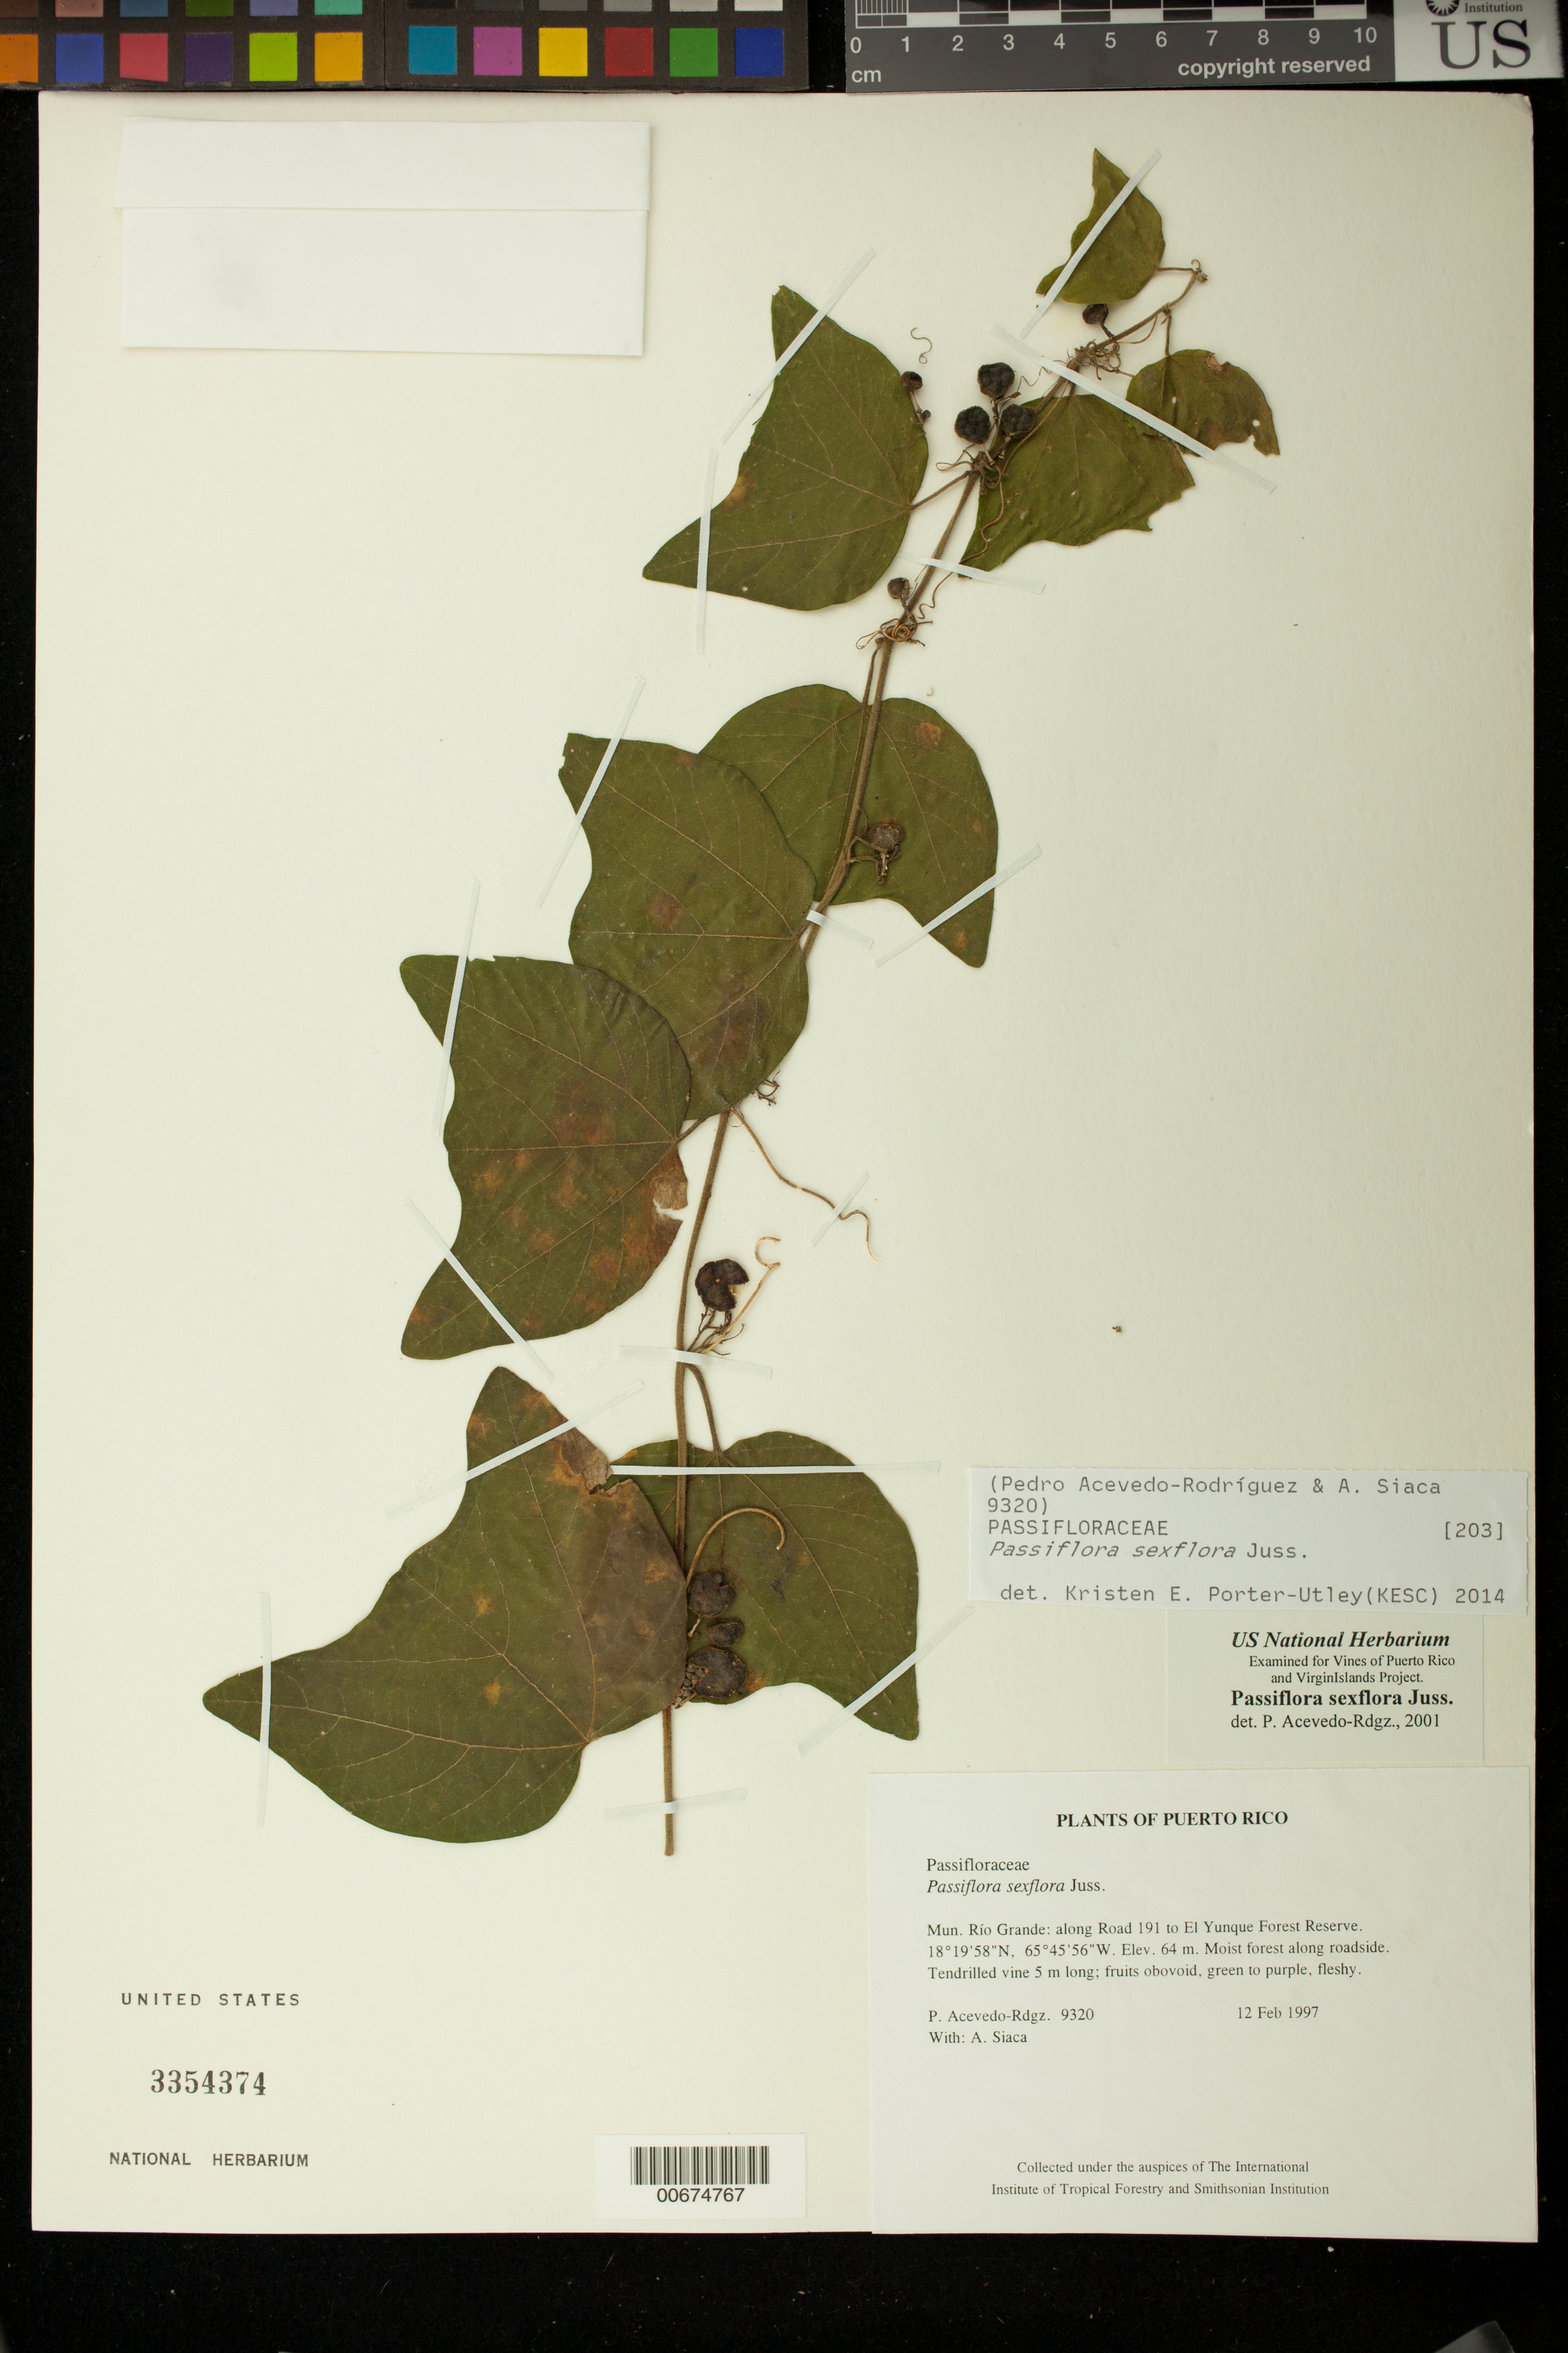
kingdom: Plantae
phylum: Tracheophyta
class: Magnoliopsida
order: Malpighiales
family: Passifloraceae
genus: Passiflora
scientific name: Passiflora sexflora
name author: Juss.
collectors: P. Acevedo-Rodr. & A. Siaca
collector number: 9320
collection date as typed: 12 Feb 1997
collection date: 1997-02-12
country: Puerto Rico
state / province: Río Grande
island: Puerto Rico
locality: Río Grande: along Road 191 to El Yunque Forest Reserve.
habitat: Moist forest along roadside.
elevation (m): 64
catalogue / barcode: US 3354374